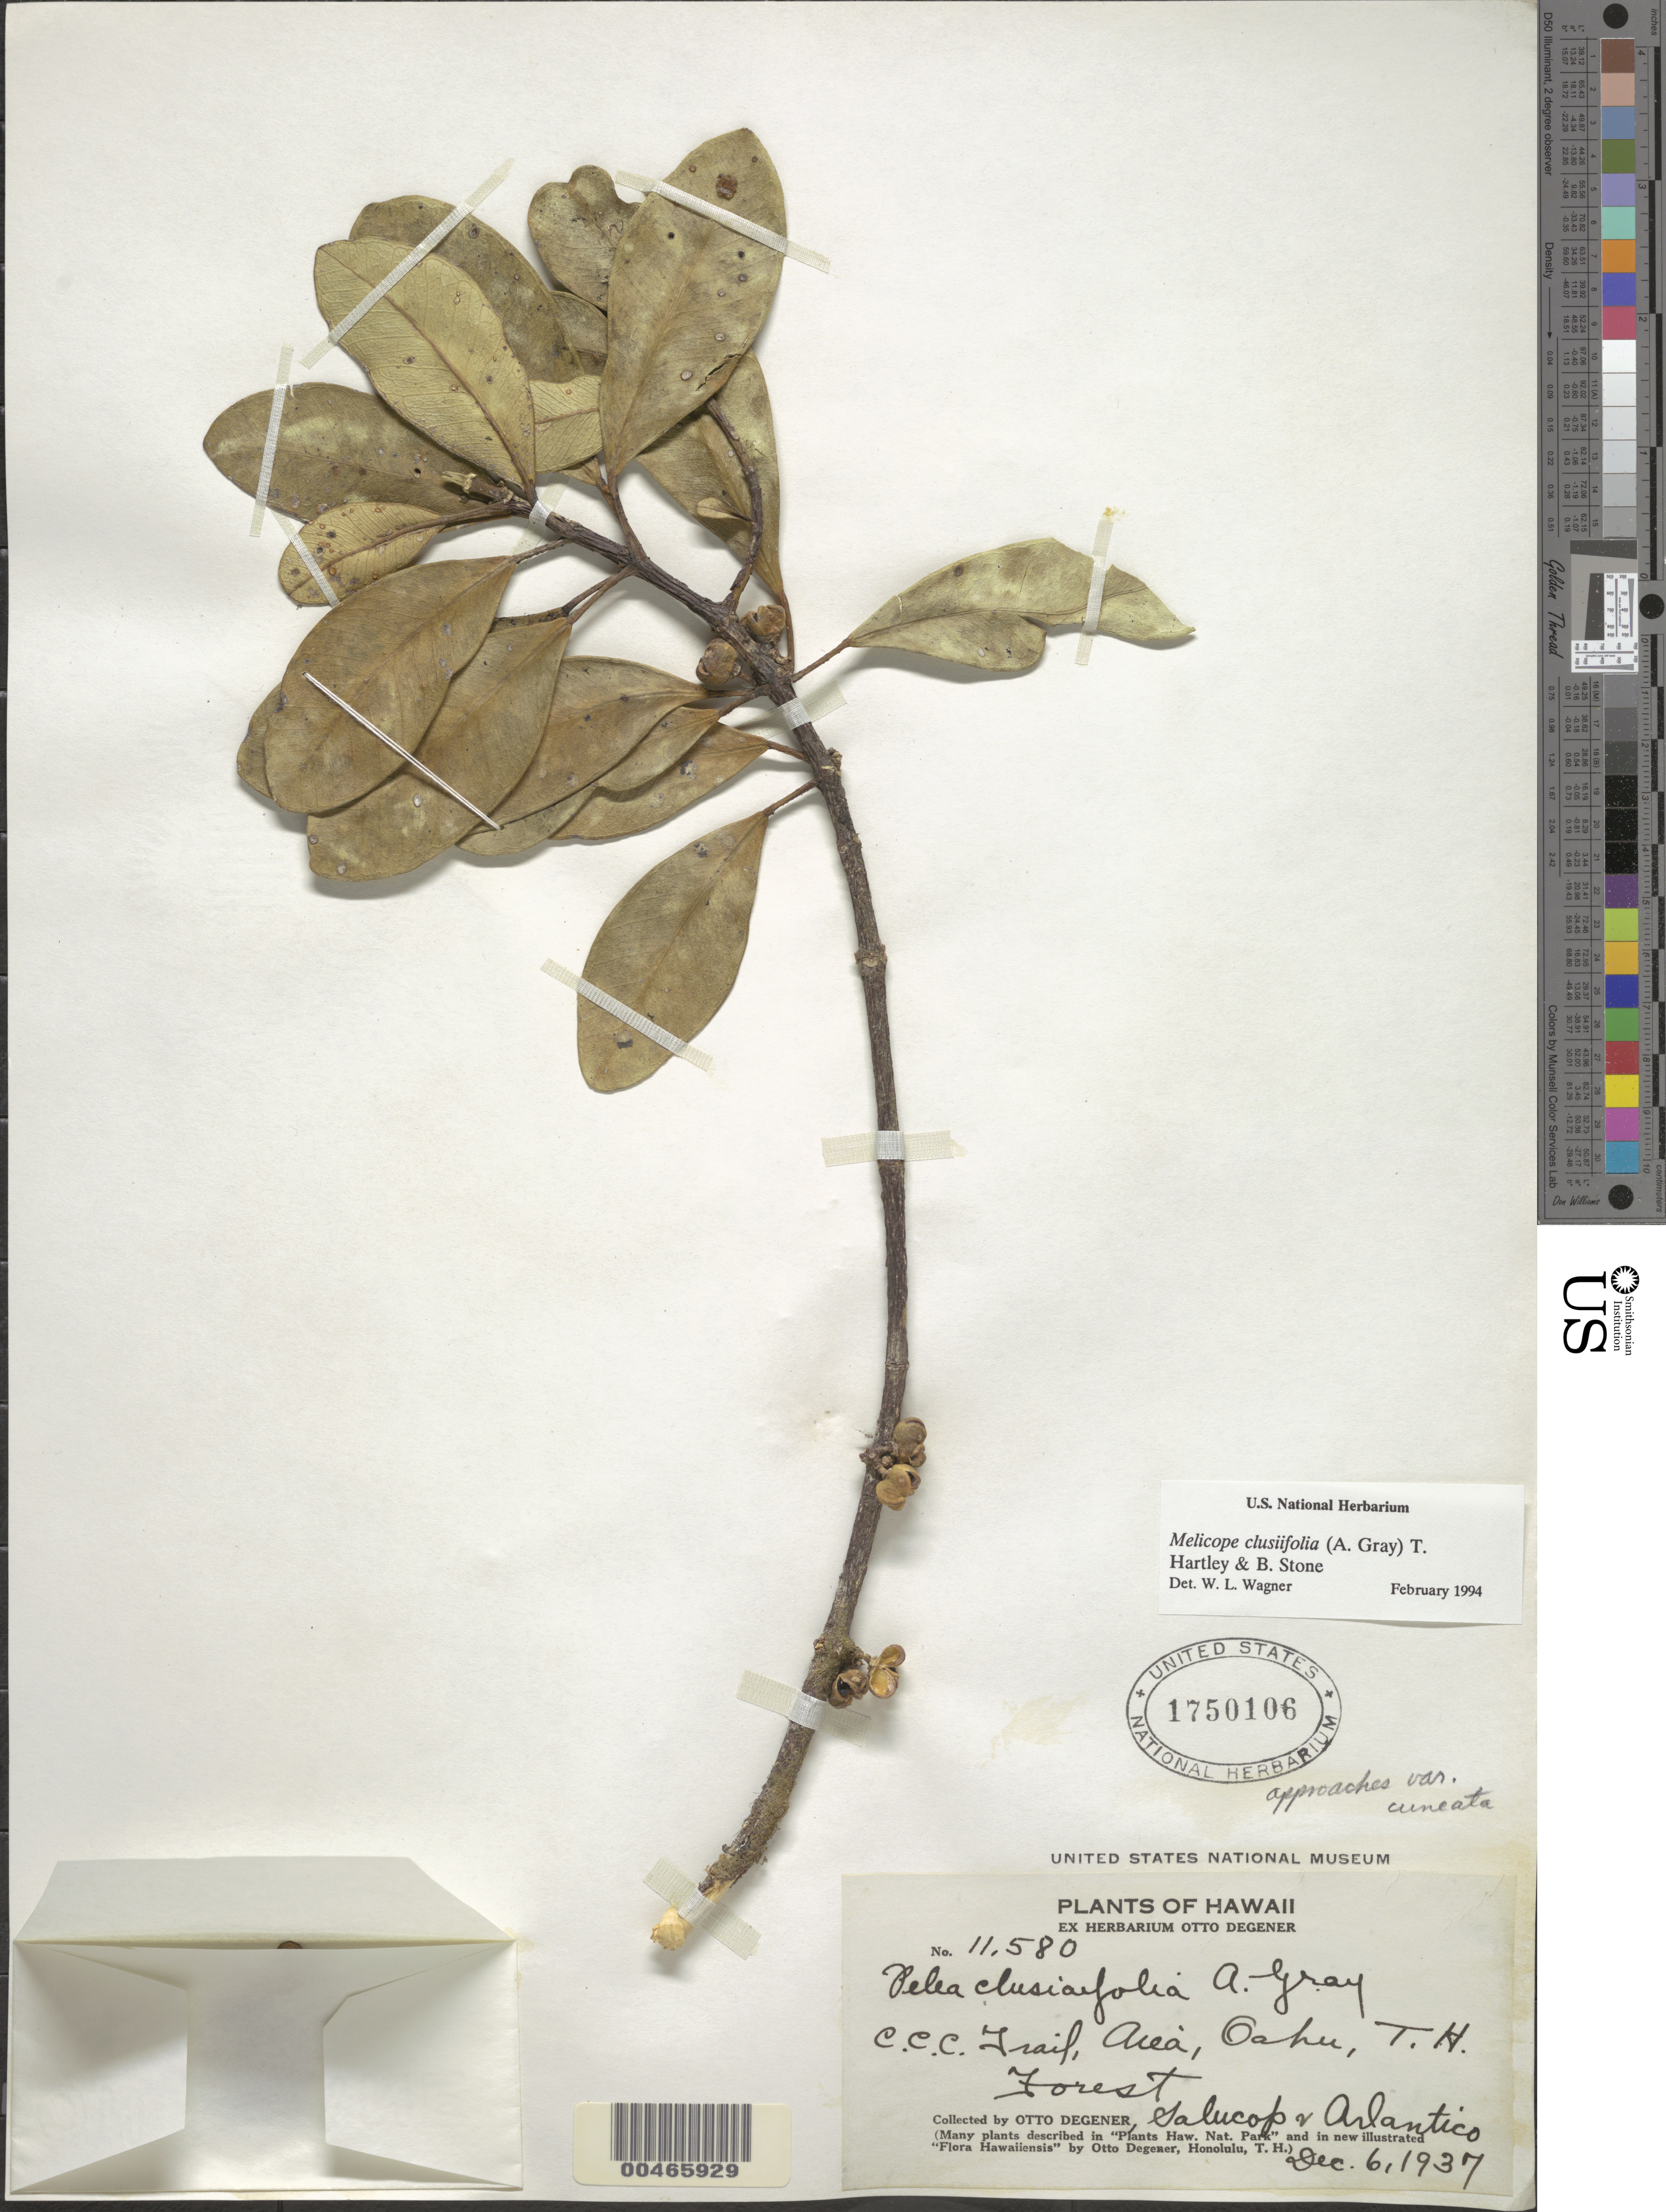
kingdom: Plantae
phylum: Tracheophyta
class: Magnoliopsida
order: Sapindales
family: Rutaceae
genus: Melicope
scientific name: Melicope clusiifolia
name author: (A. Gray) T.G. Hartley & B.C. Stone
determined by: Fosberg, F. R.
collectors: O. Degener, -- Salucop & Arlantico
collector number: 11580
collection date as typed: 6 Dec 1937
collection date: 1937-12-06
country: United States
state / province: Hawaii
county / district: Honolulu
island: Oahu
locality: C.C.C. Trail, Aiea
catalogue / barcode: US 1750106